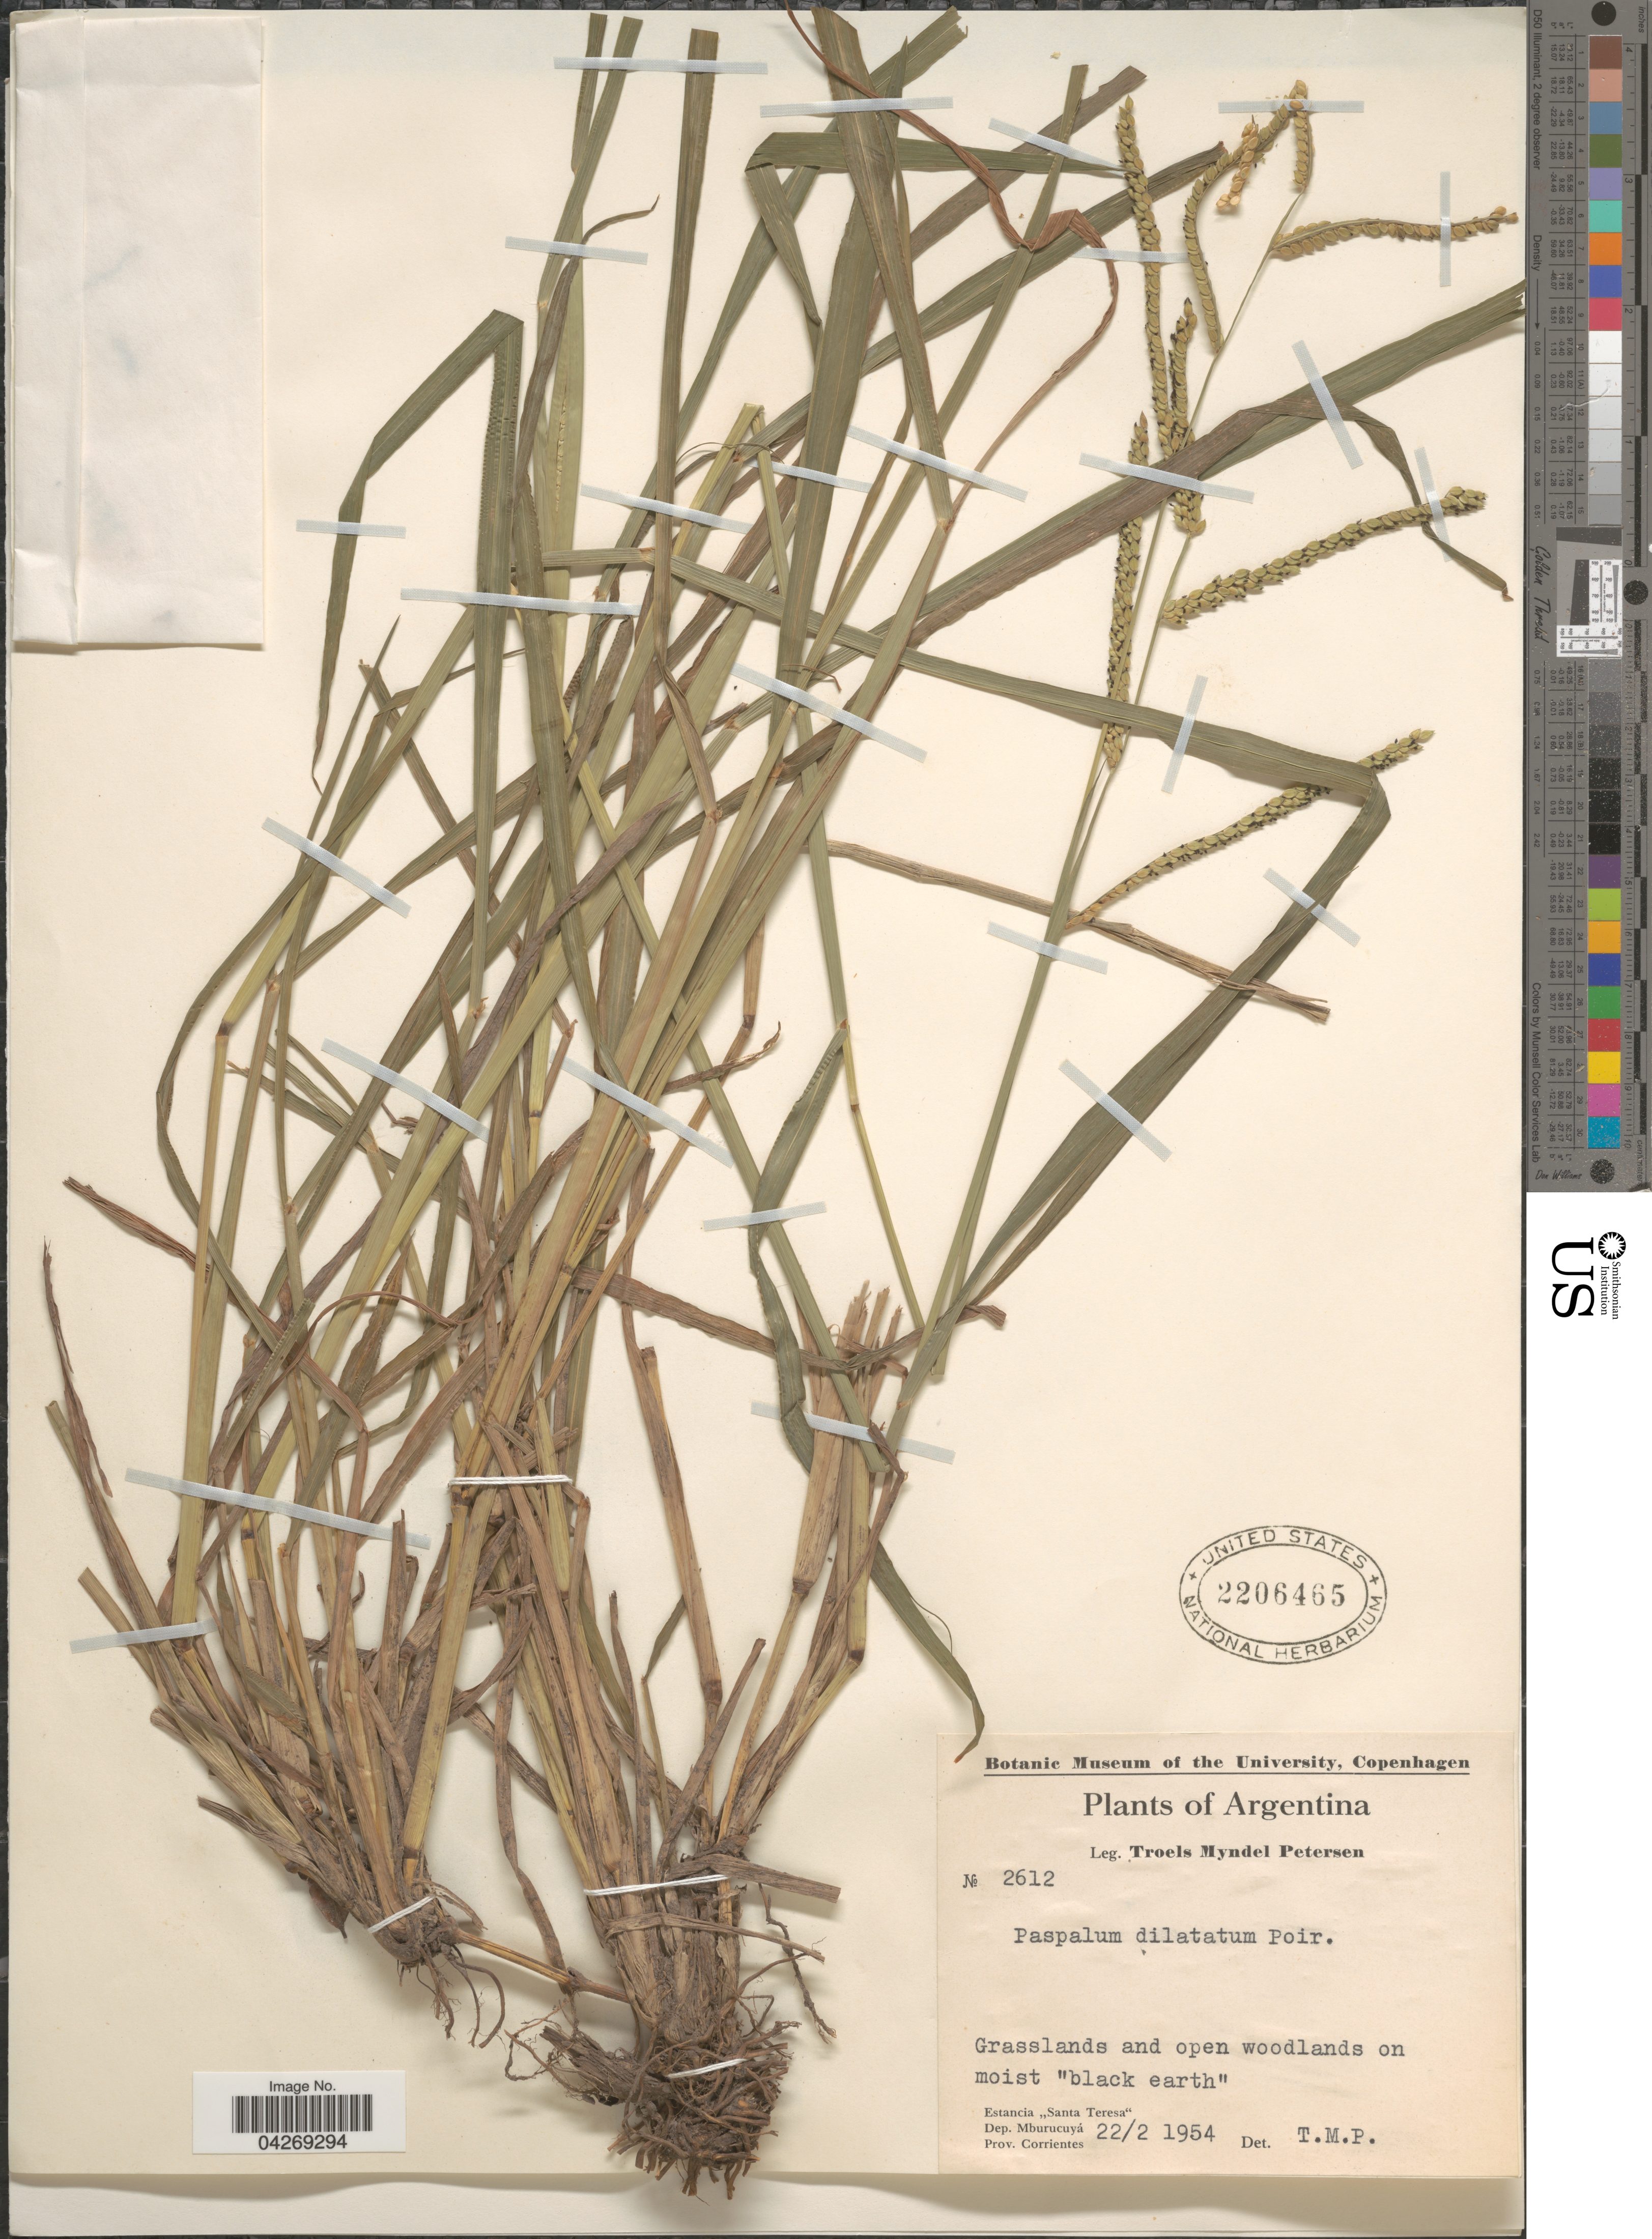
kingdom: Plantae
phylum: Tracheophyta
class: Liliopsida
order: Poales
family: Poaceae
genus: Paspalum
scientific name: Paspalum dilatatum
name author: Poir.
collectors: T. M. Petersen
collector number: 2612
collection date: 1954-02-22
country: Argentina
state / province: Corrientes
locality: Grasslands and open woodlands on moist "black earth". Estanca "Santa Teresa". Dep. Mburucuyá.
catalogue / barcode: US 2206465